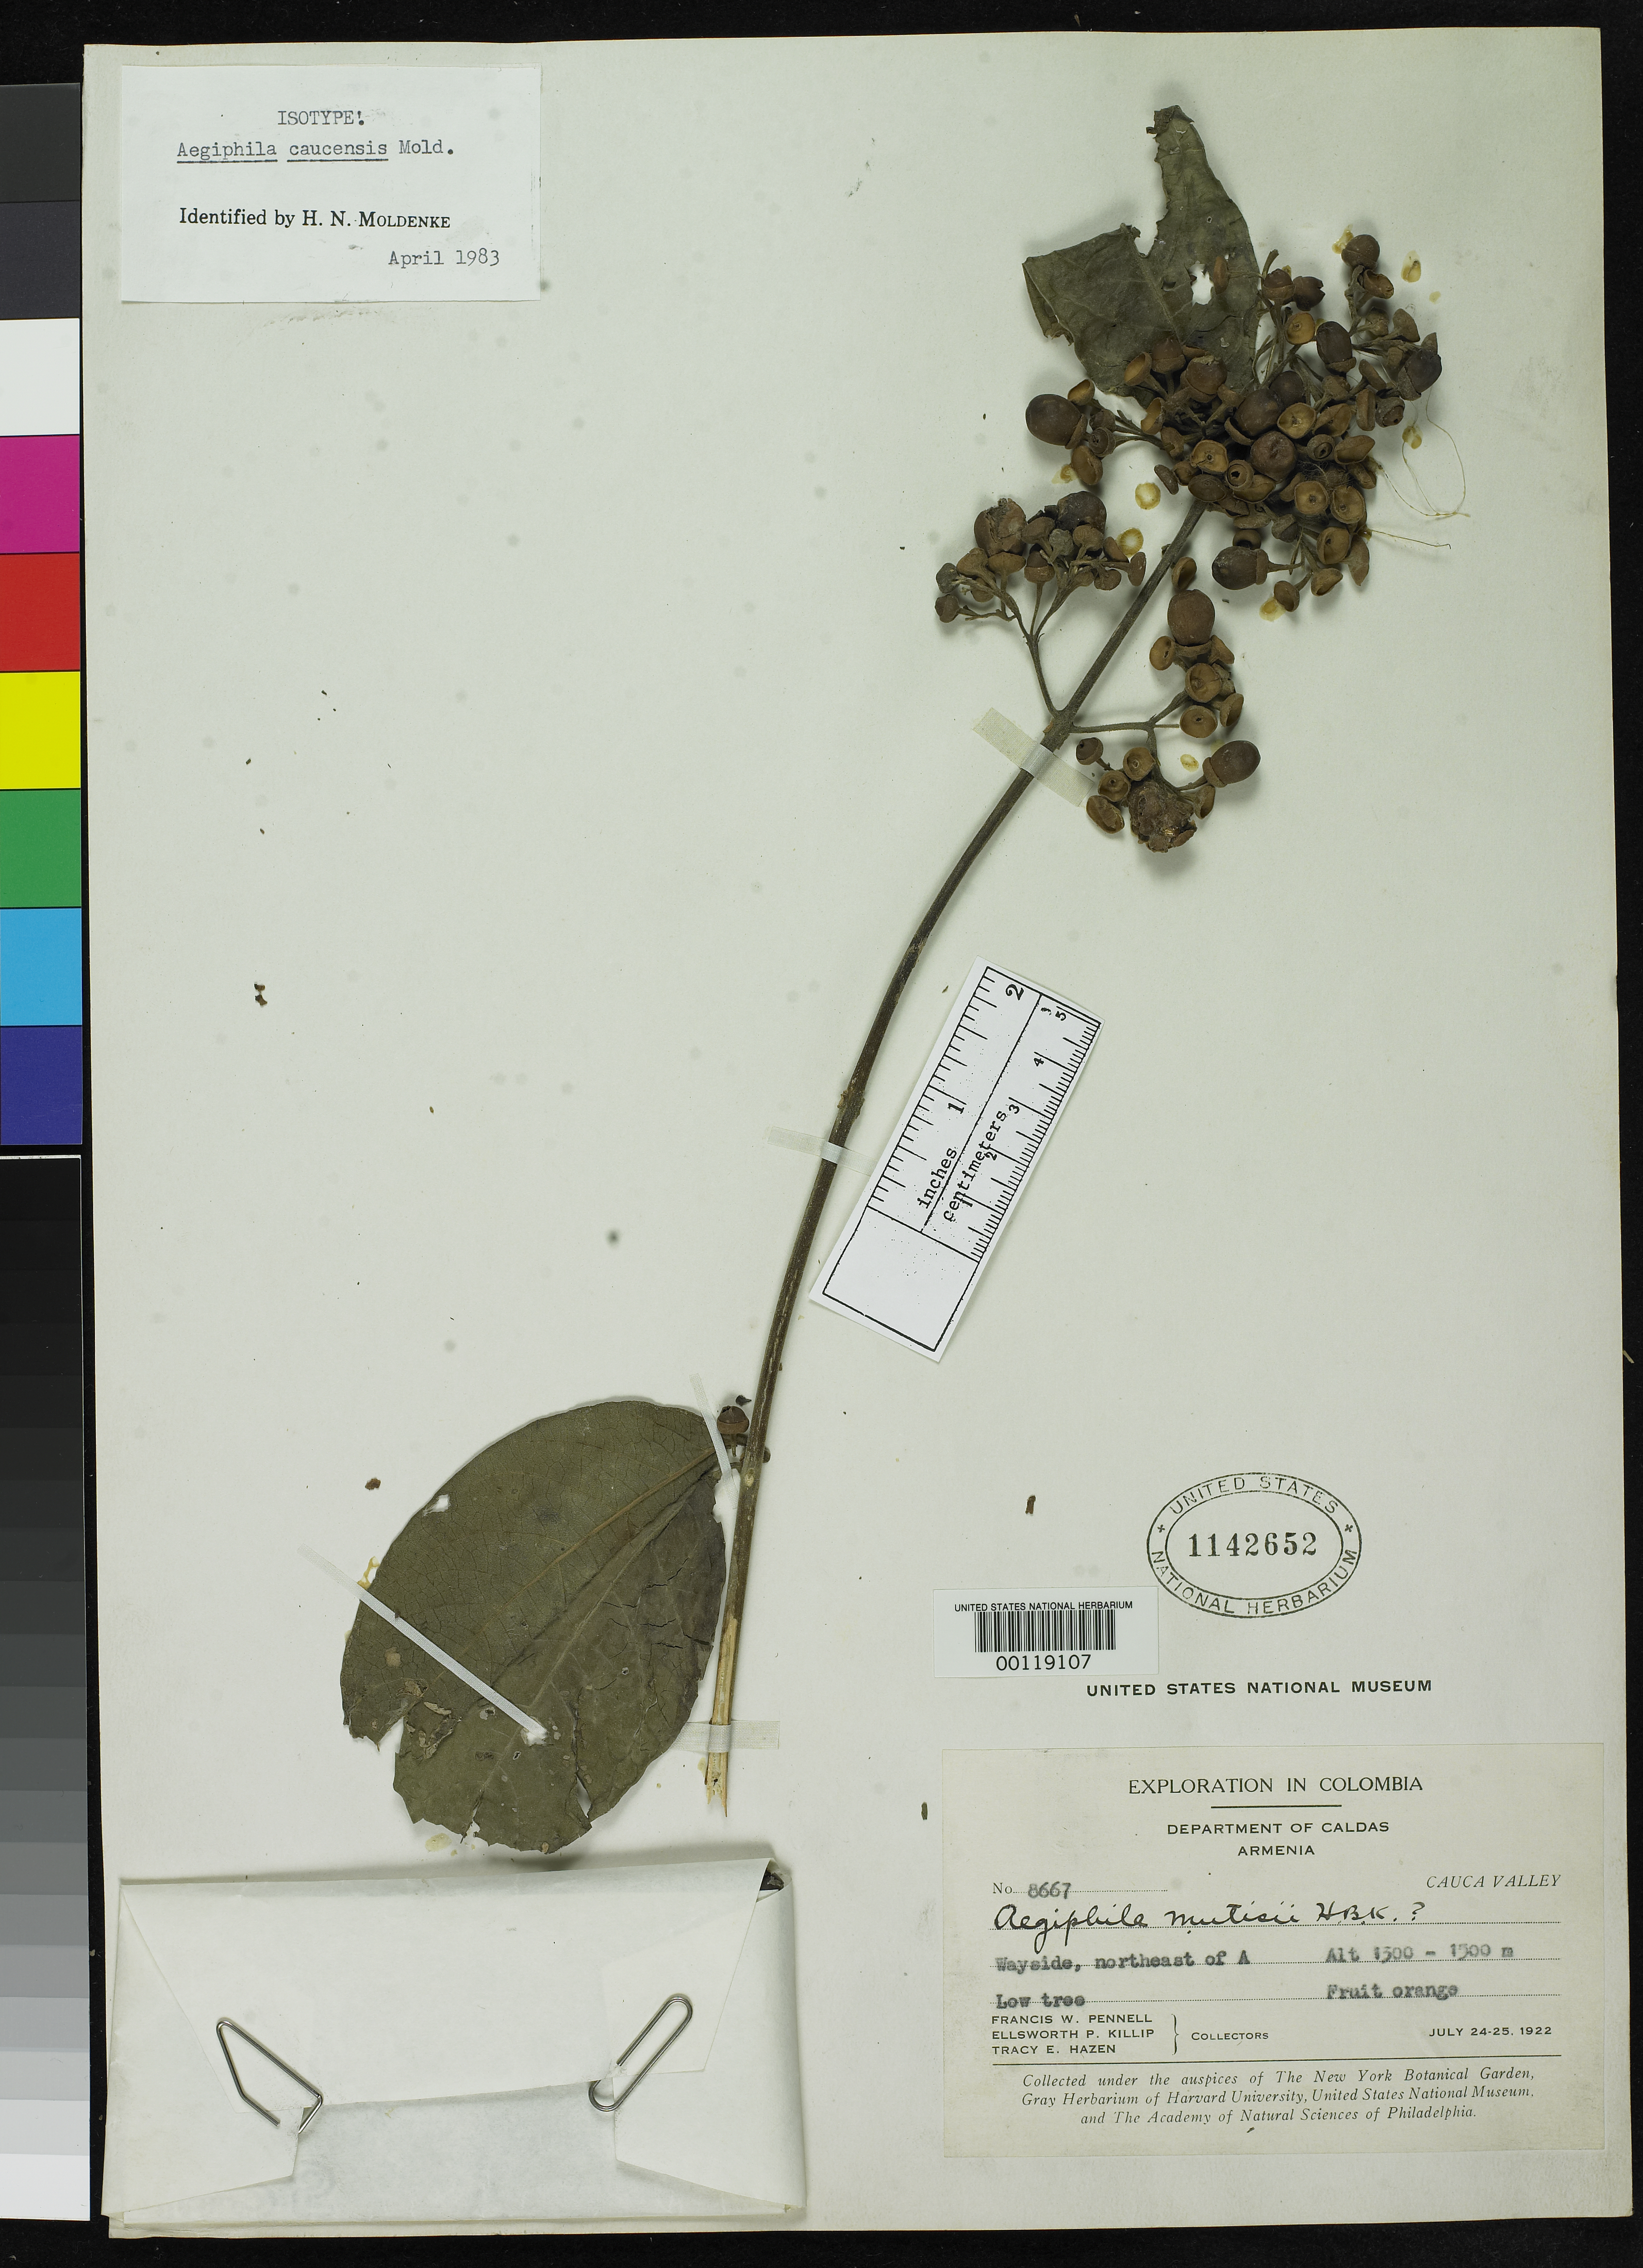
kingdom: Plantae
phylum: Tracheophyta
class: Magnoliopsida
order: Lamiales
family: Lamiaceae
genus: Aegiphila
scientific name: Aegiphila caucensis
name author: Moldenke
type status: Isotype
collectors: F. W. Pennell, E. P. Killip & T. E. Hazen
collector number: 8667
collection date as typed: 24 Jul 1922 to 25 Jul 1922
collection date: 1922-07-24/1922-07-25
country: Colombia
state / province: Caldas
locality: Cauca Valley, Armenia.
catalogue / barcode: US 1142652